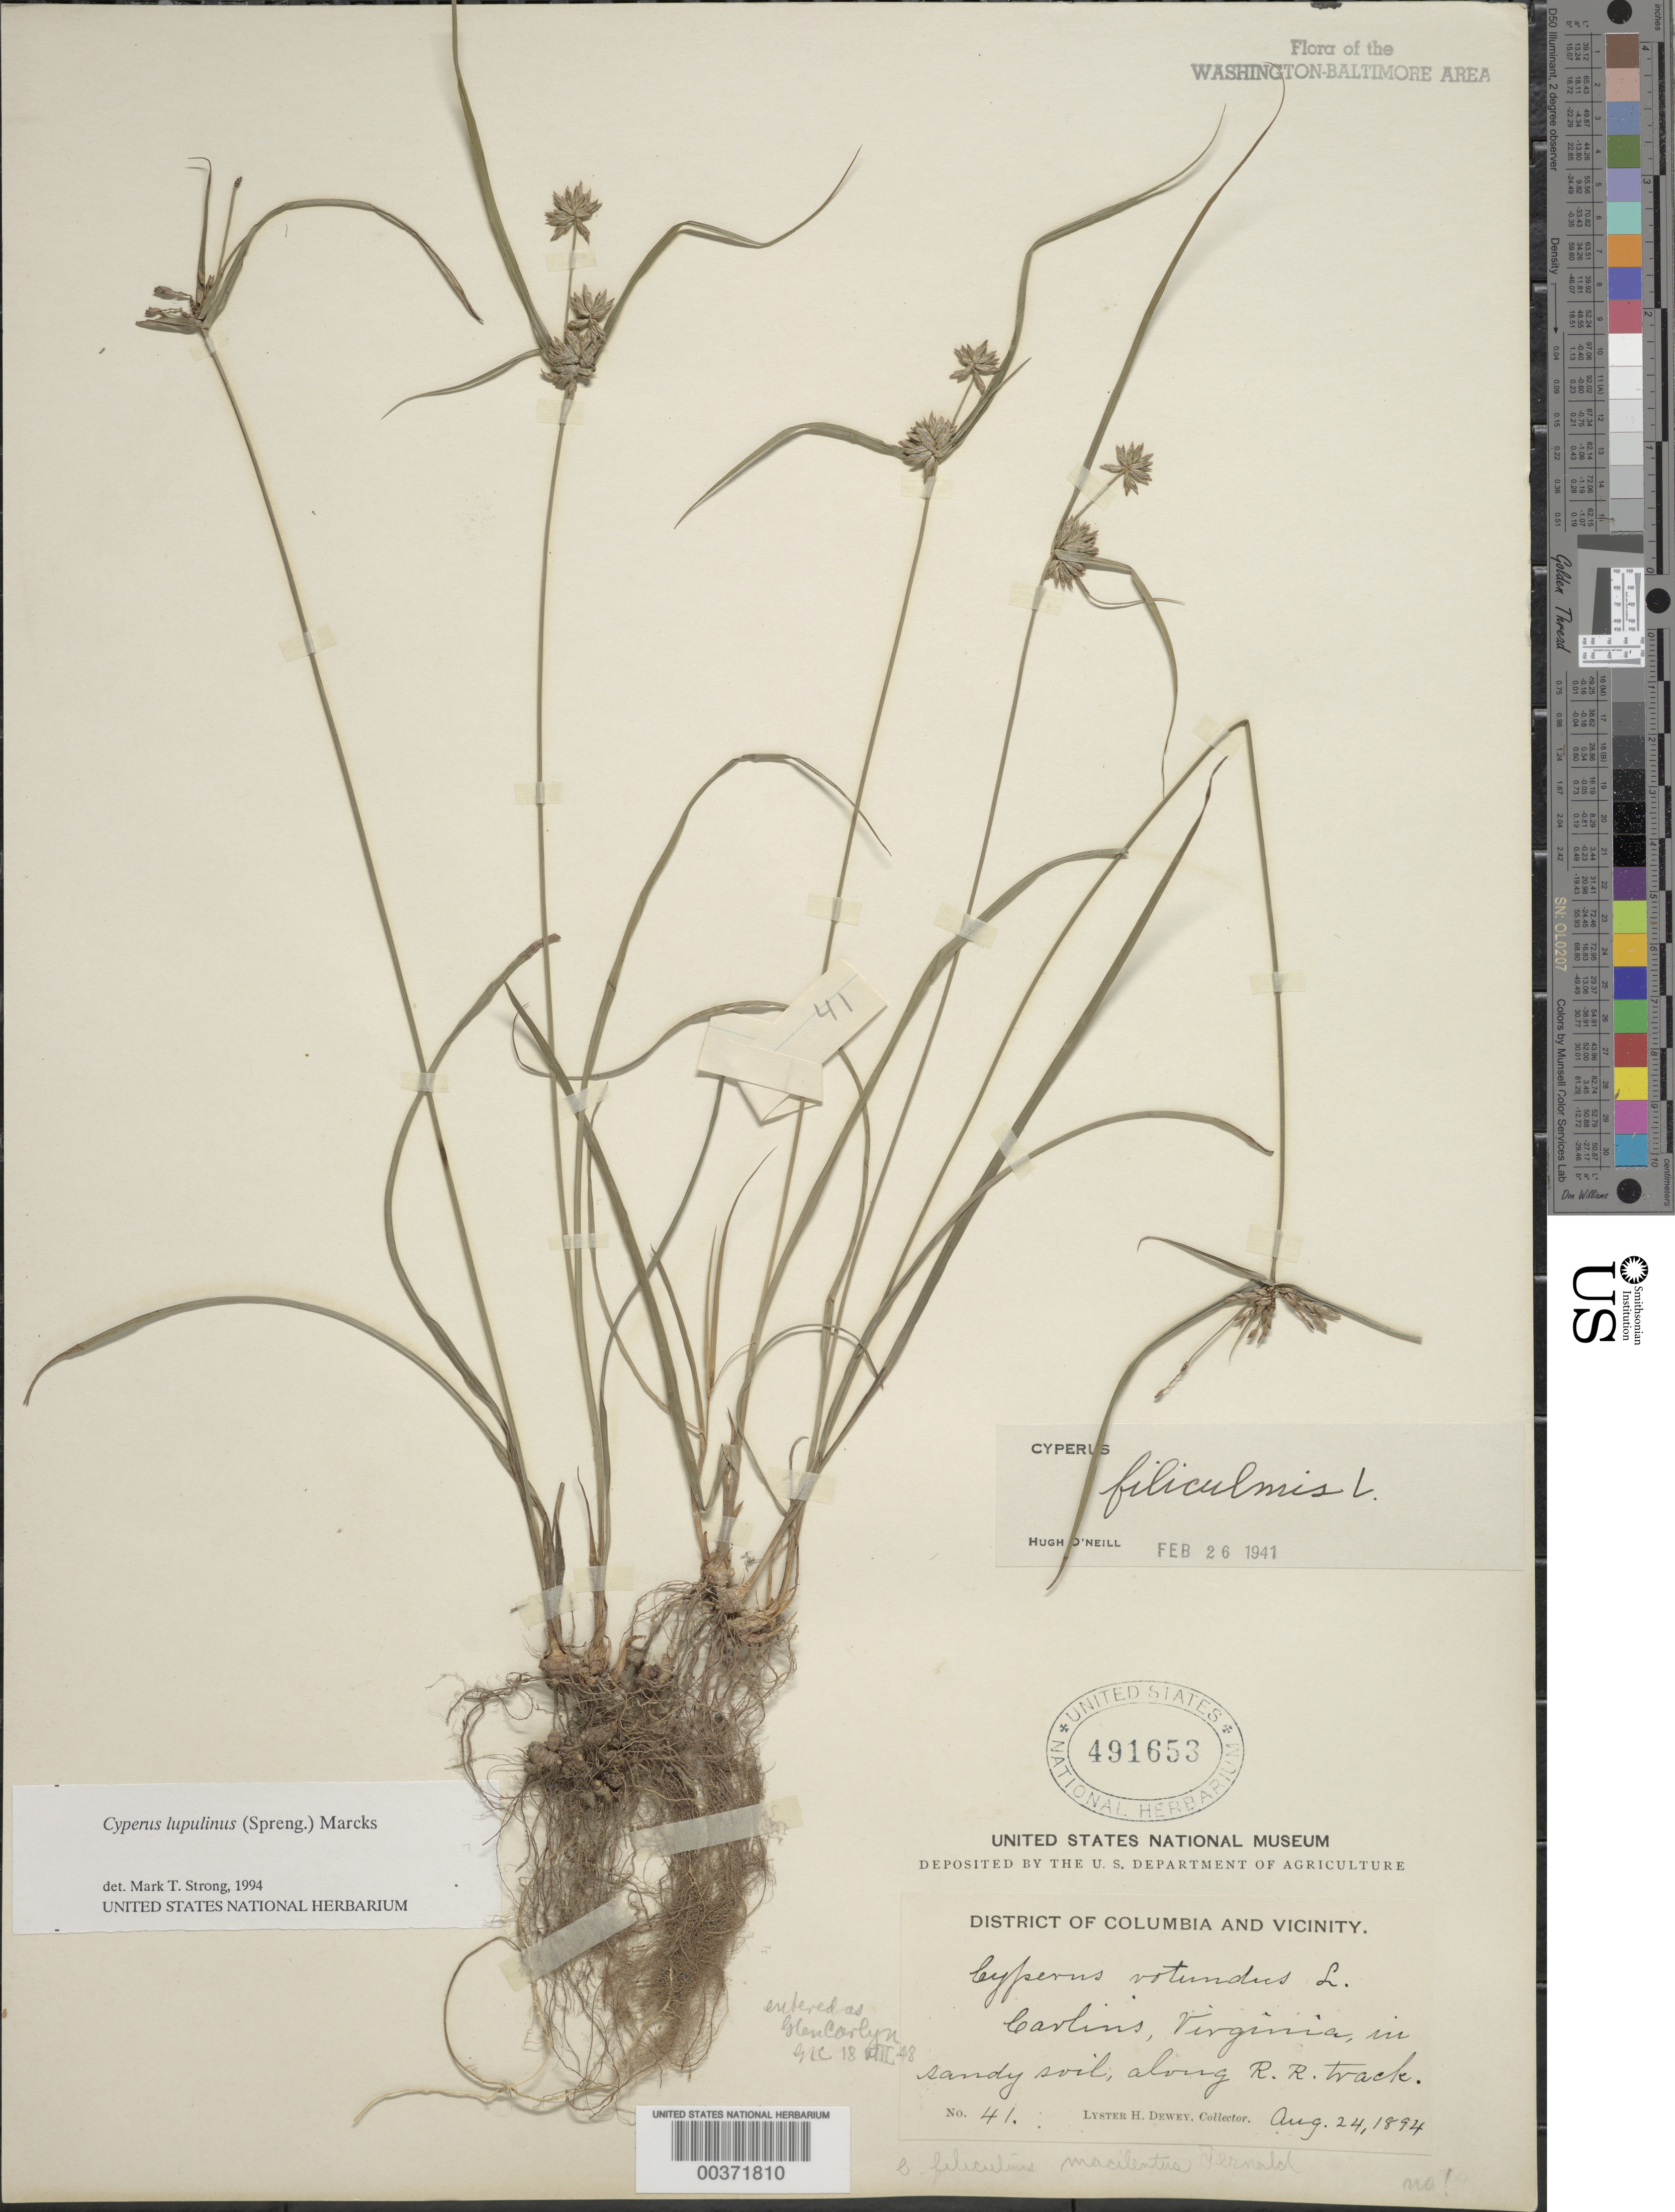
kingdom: Plantae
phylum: Tracheophyta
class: Liliopsida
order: Poales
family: Cyperaceae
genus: Cyperus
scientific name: Cyperus lupulinus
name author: (Spreng.) Marcks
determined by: O'Neill, Hugh T.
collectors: L. H. Dewey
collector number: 41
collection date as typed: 24 Aug 1894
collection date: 1894-08-24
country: United States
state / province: Virginia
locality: Carlins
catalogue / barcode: US 491653